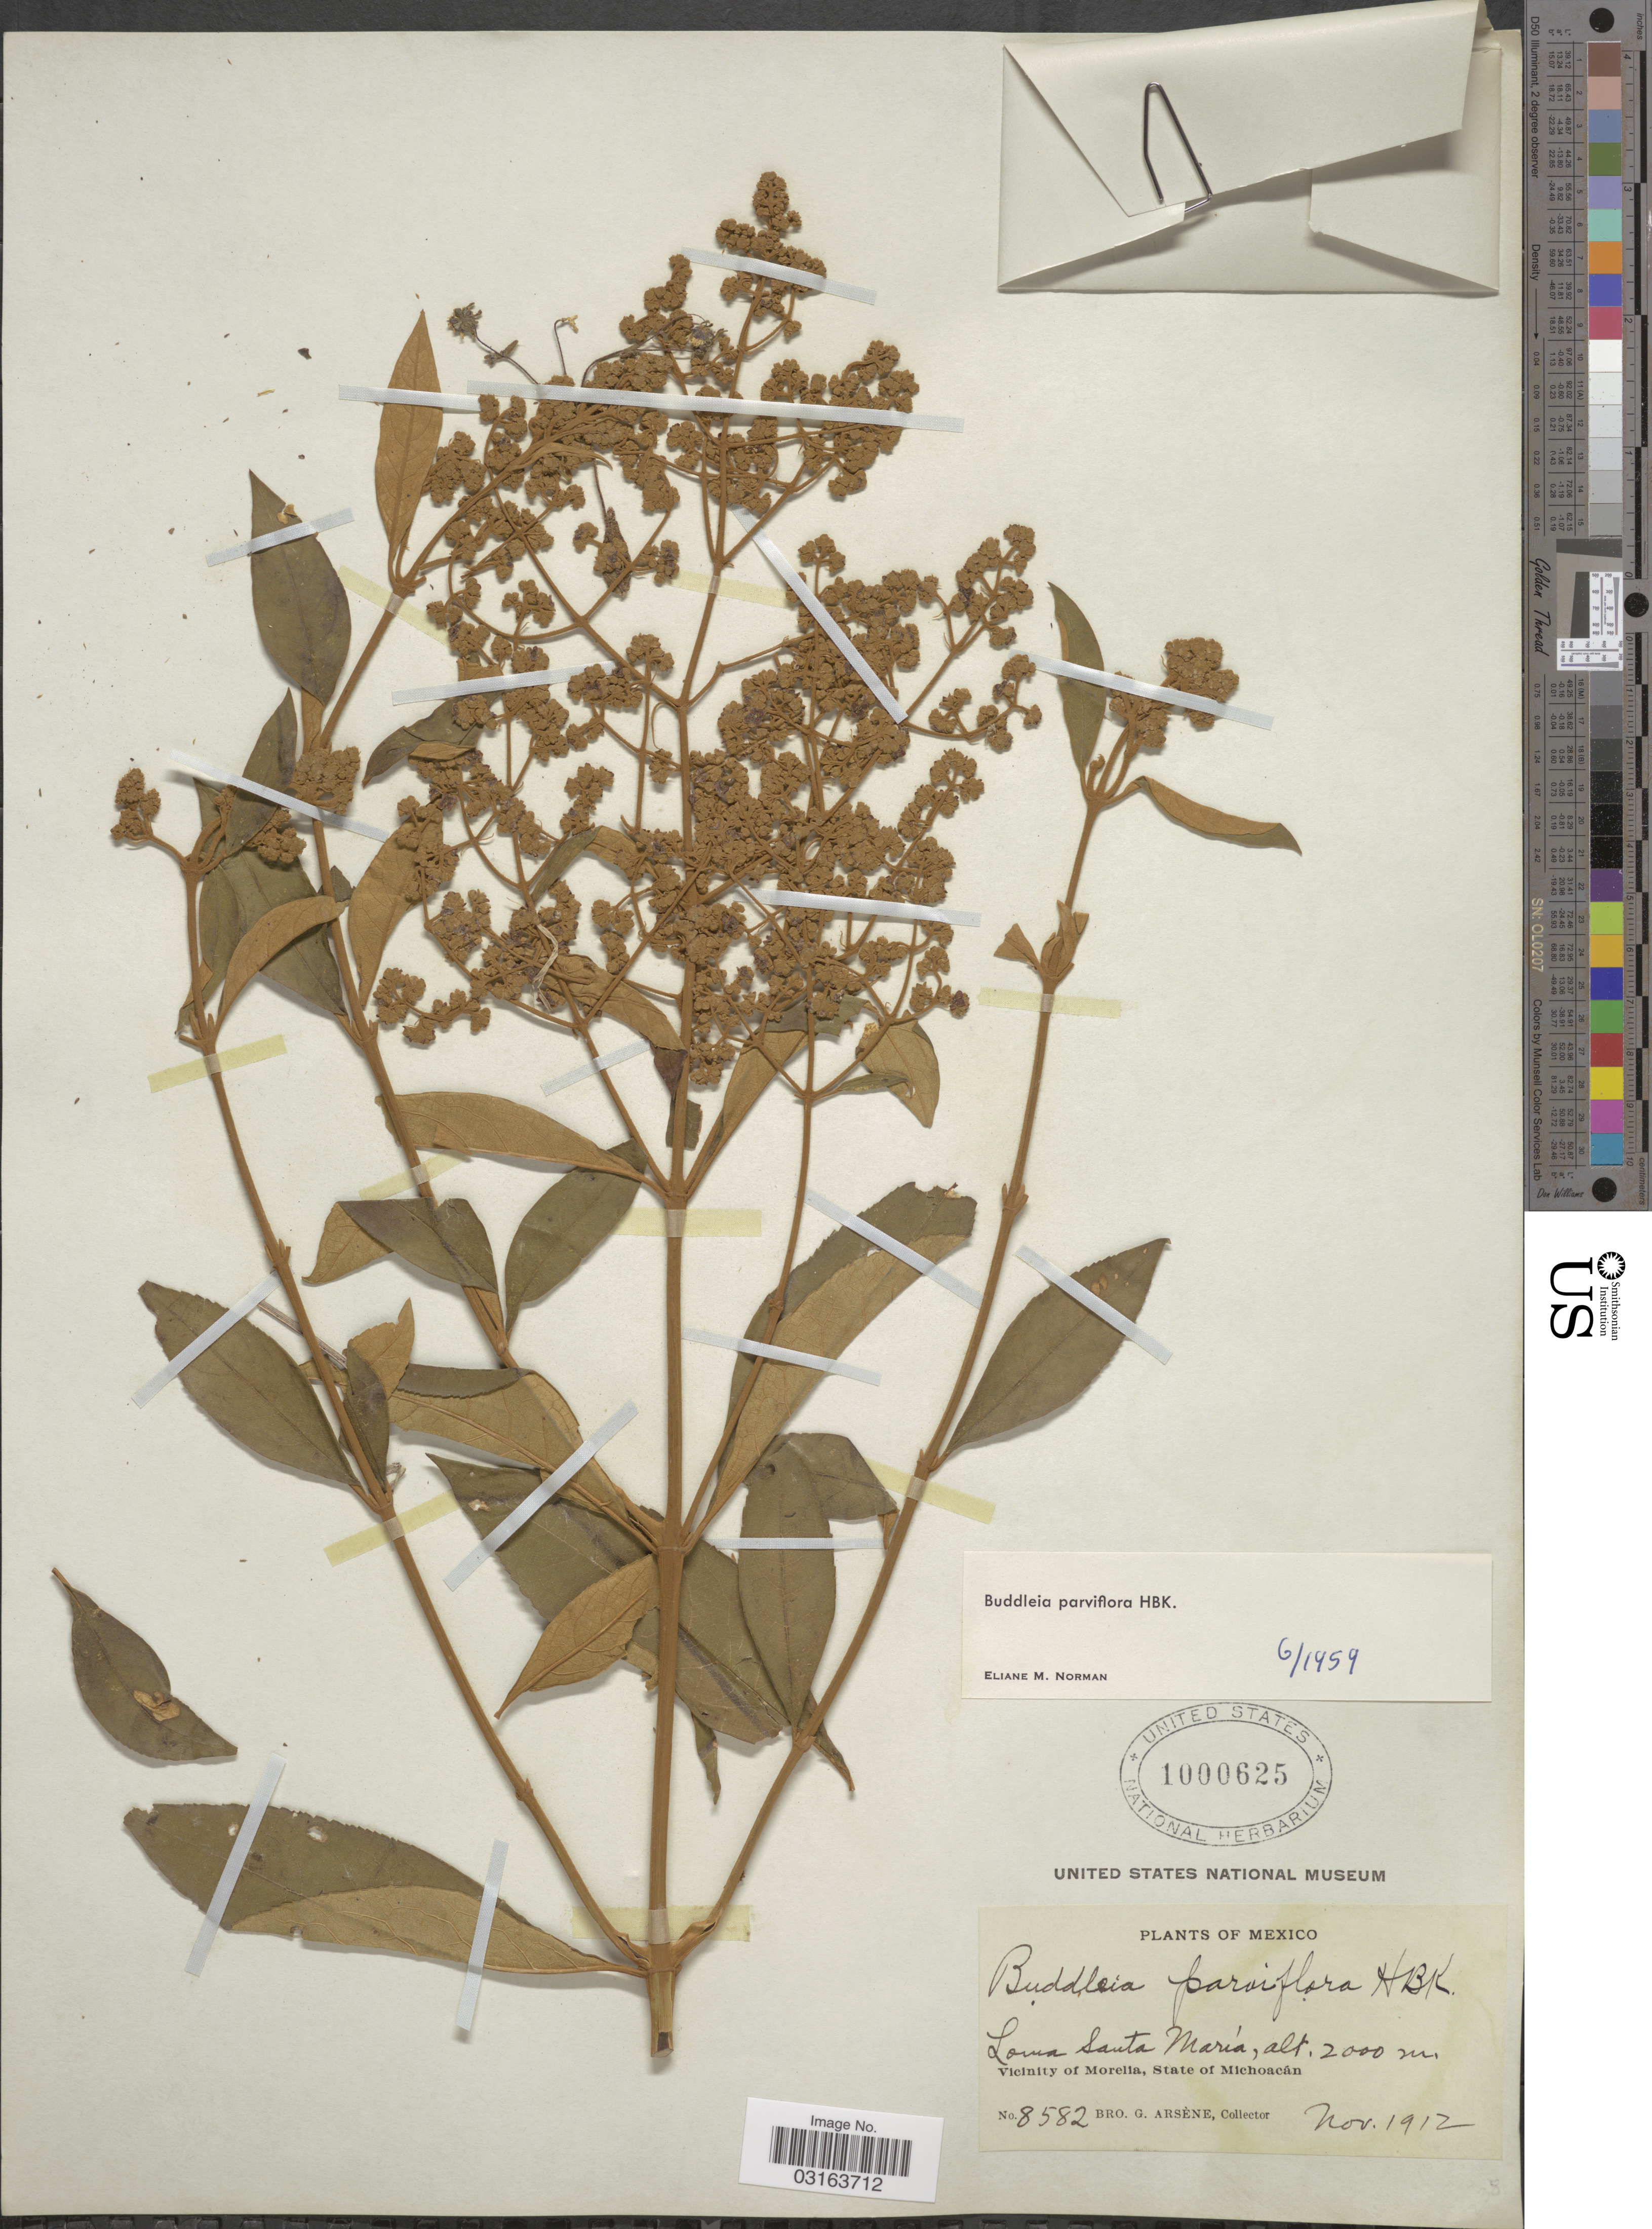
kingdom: Plantae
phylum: Tracheophyta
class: Magnoliopsida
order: Lamiales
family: Scrophulariaceae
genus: Buddleja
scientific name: Buddleja parviflora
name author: Kunth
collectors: Bro. G. Arsène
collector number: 8582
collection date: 1912-11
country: Mexico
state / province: Michoacán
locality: Loma Santa María. Vicinity of Morelia.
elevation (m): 2000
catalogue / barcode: US 1000625